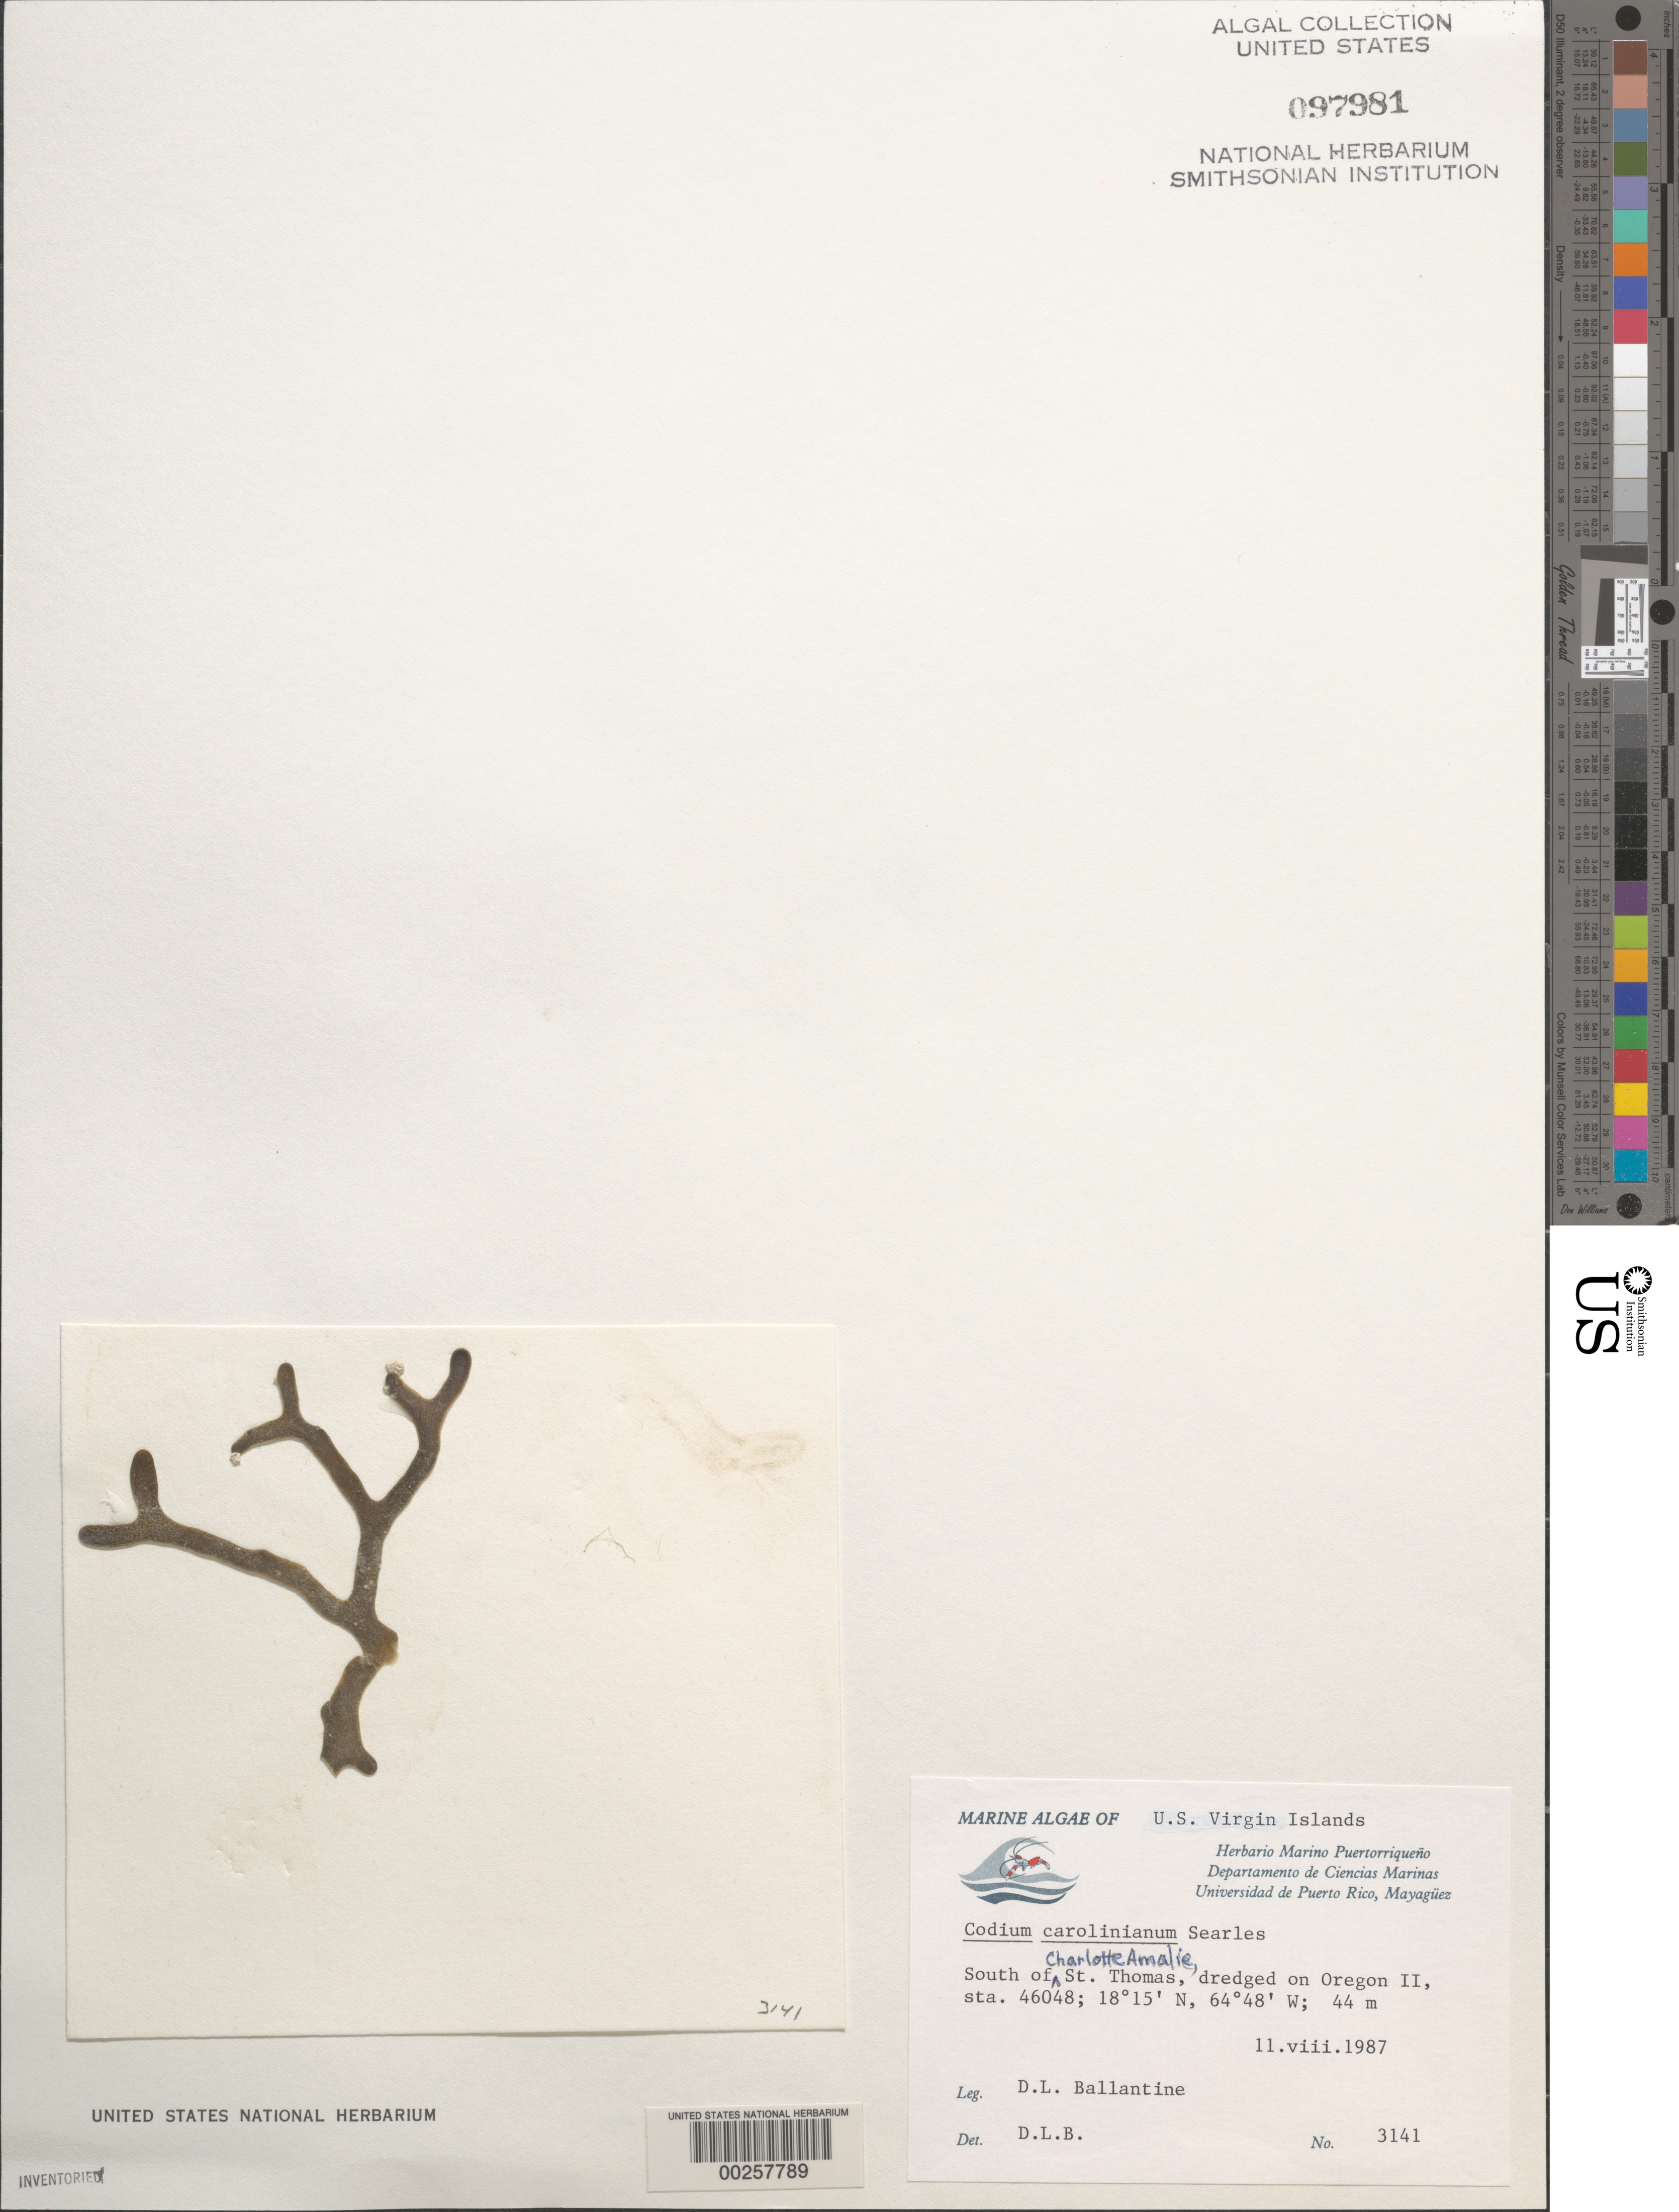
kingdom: Plantae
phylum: Chlorophyta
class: Ulvophyceae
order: Bryopsidales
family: Codiaceae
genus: Codium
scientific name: Codium carolinianum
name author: Searles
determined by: Ballantine, D. L.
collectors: D.L. Ballantine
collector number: DLB 3141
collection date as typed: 11 Aug 1987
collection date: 1987-08-11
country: U.S. Virgin Islands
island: St. Thomas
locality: South of Charlotte Amalie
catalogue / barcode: US 97981